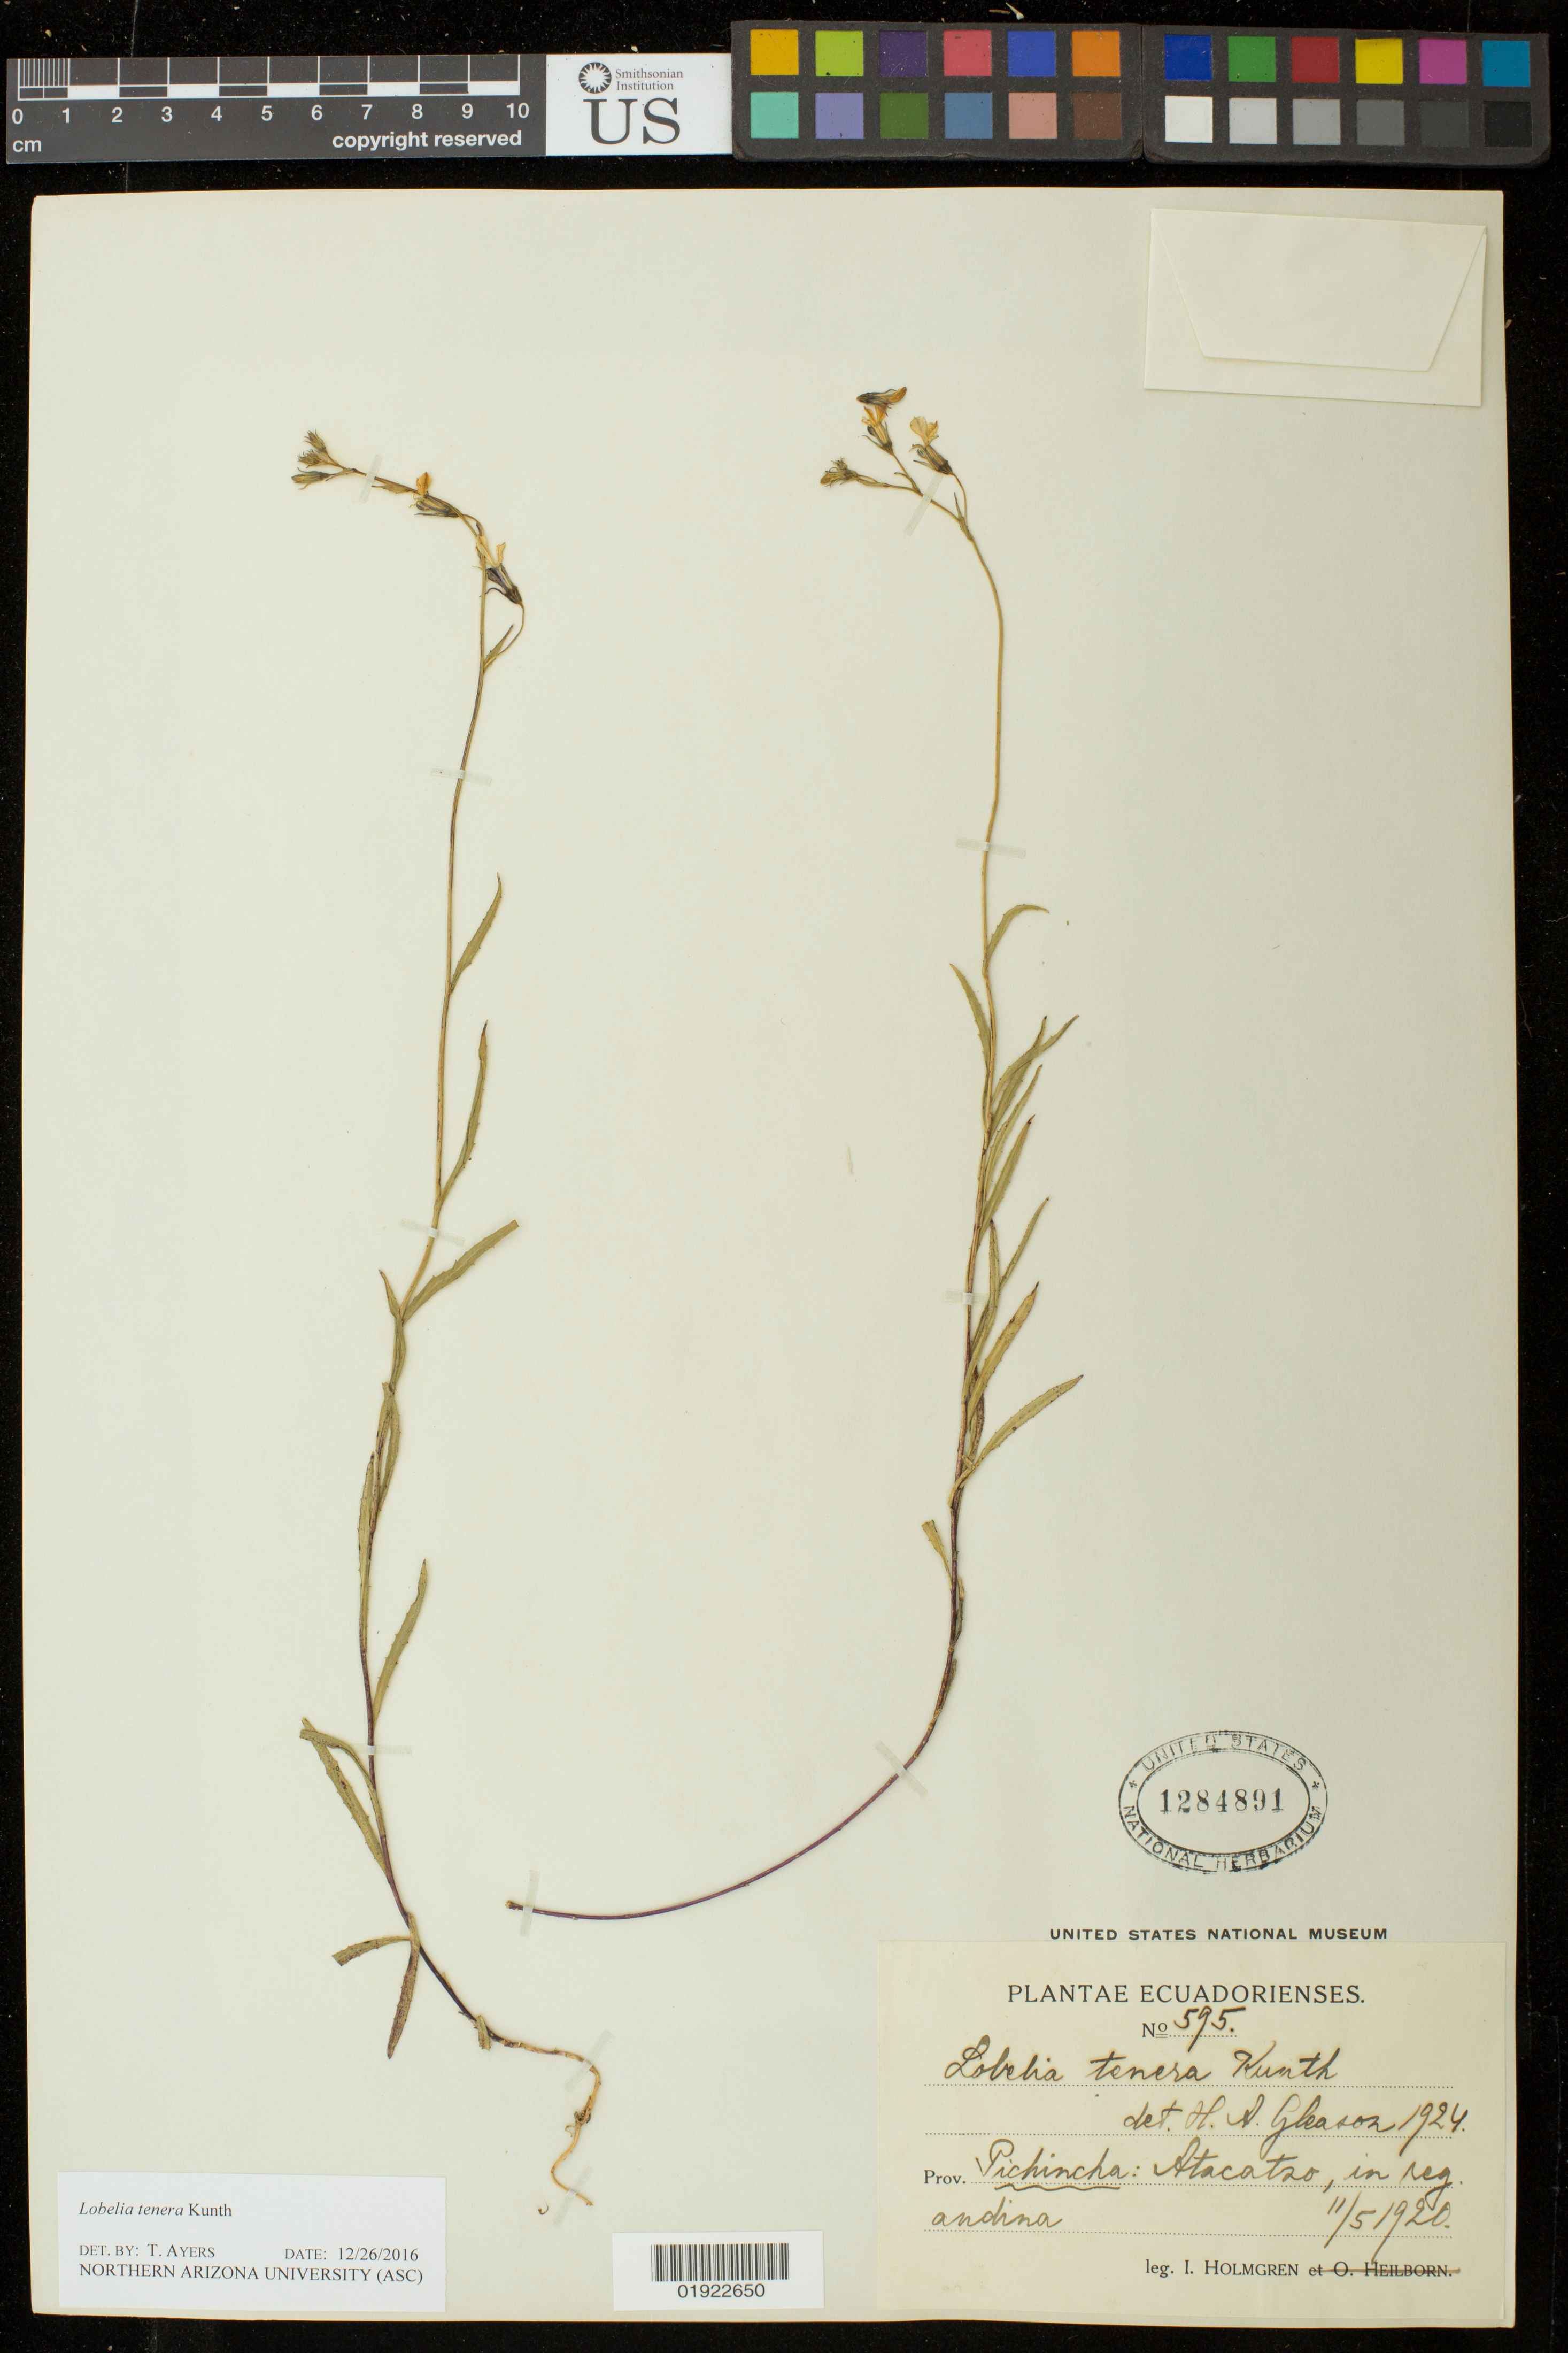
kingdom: Plantae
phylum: Tracheophyta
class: Magnoliopsida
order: Asterales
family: Campanulaceae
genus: Lobelia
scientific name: Lobelia tenera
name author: Kunth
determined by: Ayers, Tina J.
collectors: I. Holmgren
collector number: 595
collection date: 1920-05-11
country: Ecuador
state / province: Pichincha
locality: Atacazo, in reg. andina.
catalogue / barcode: US 1284891